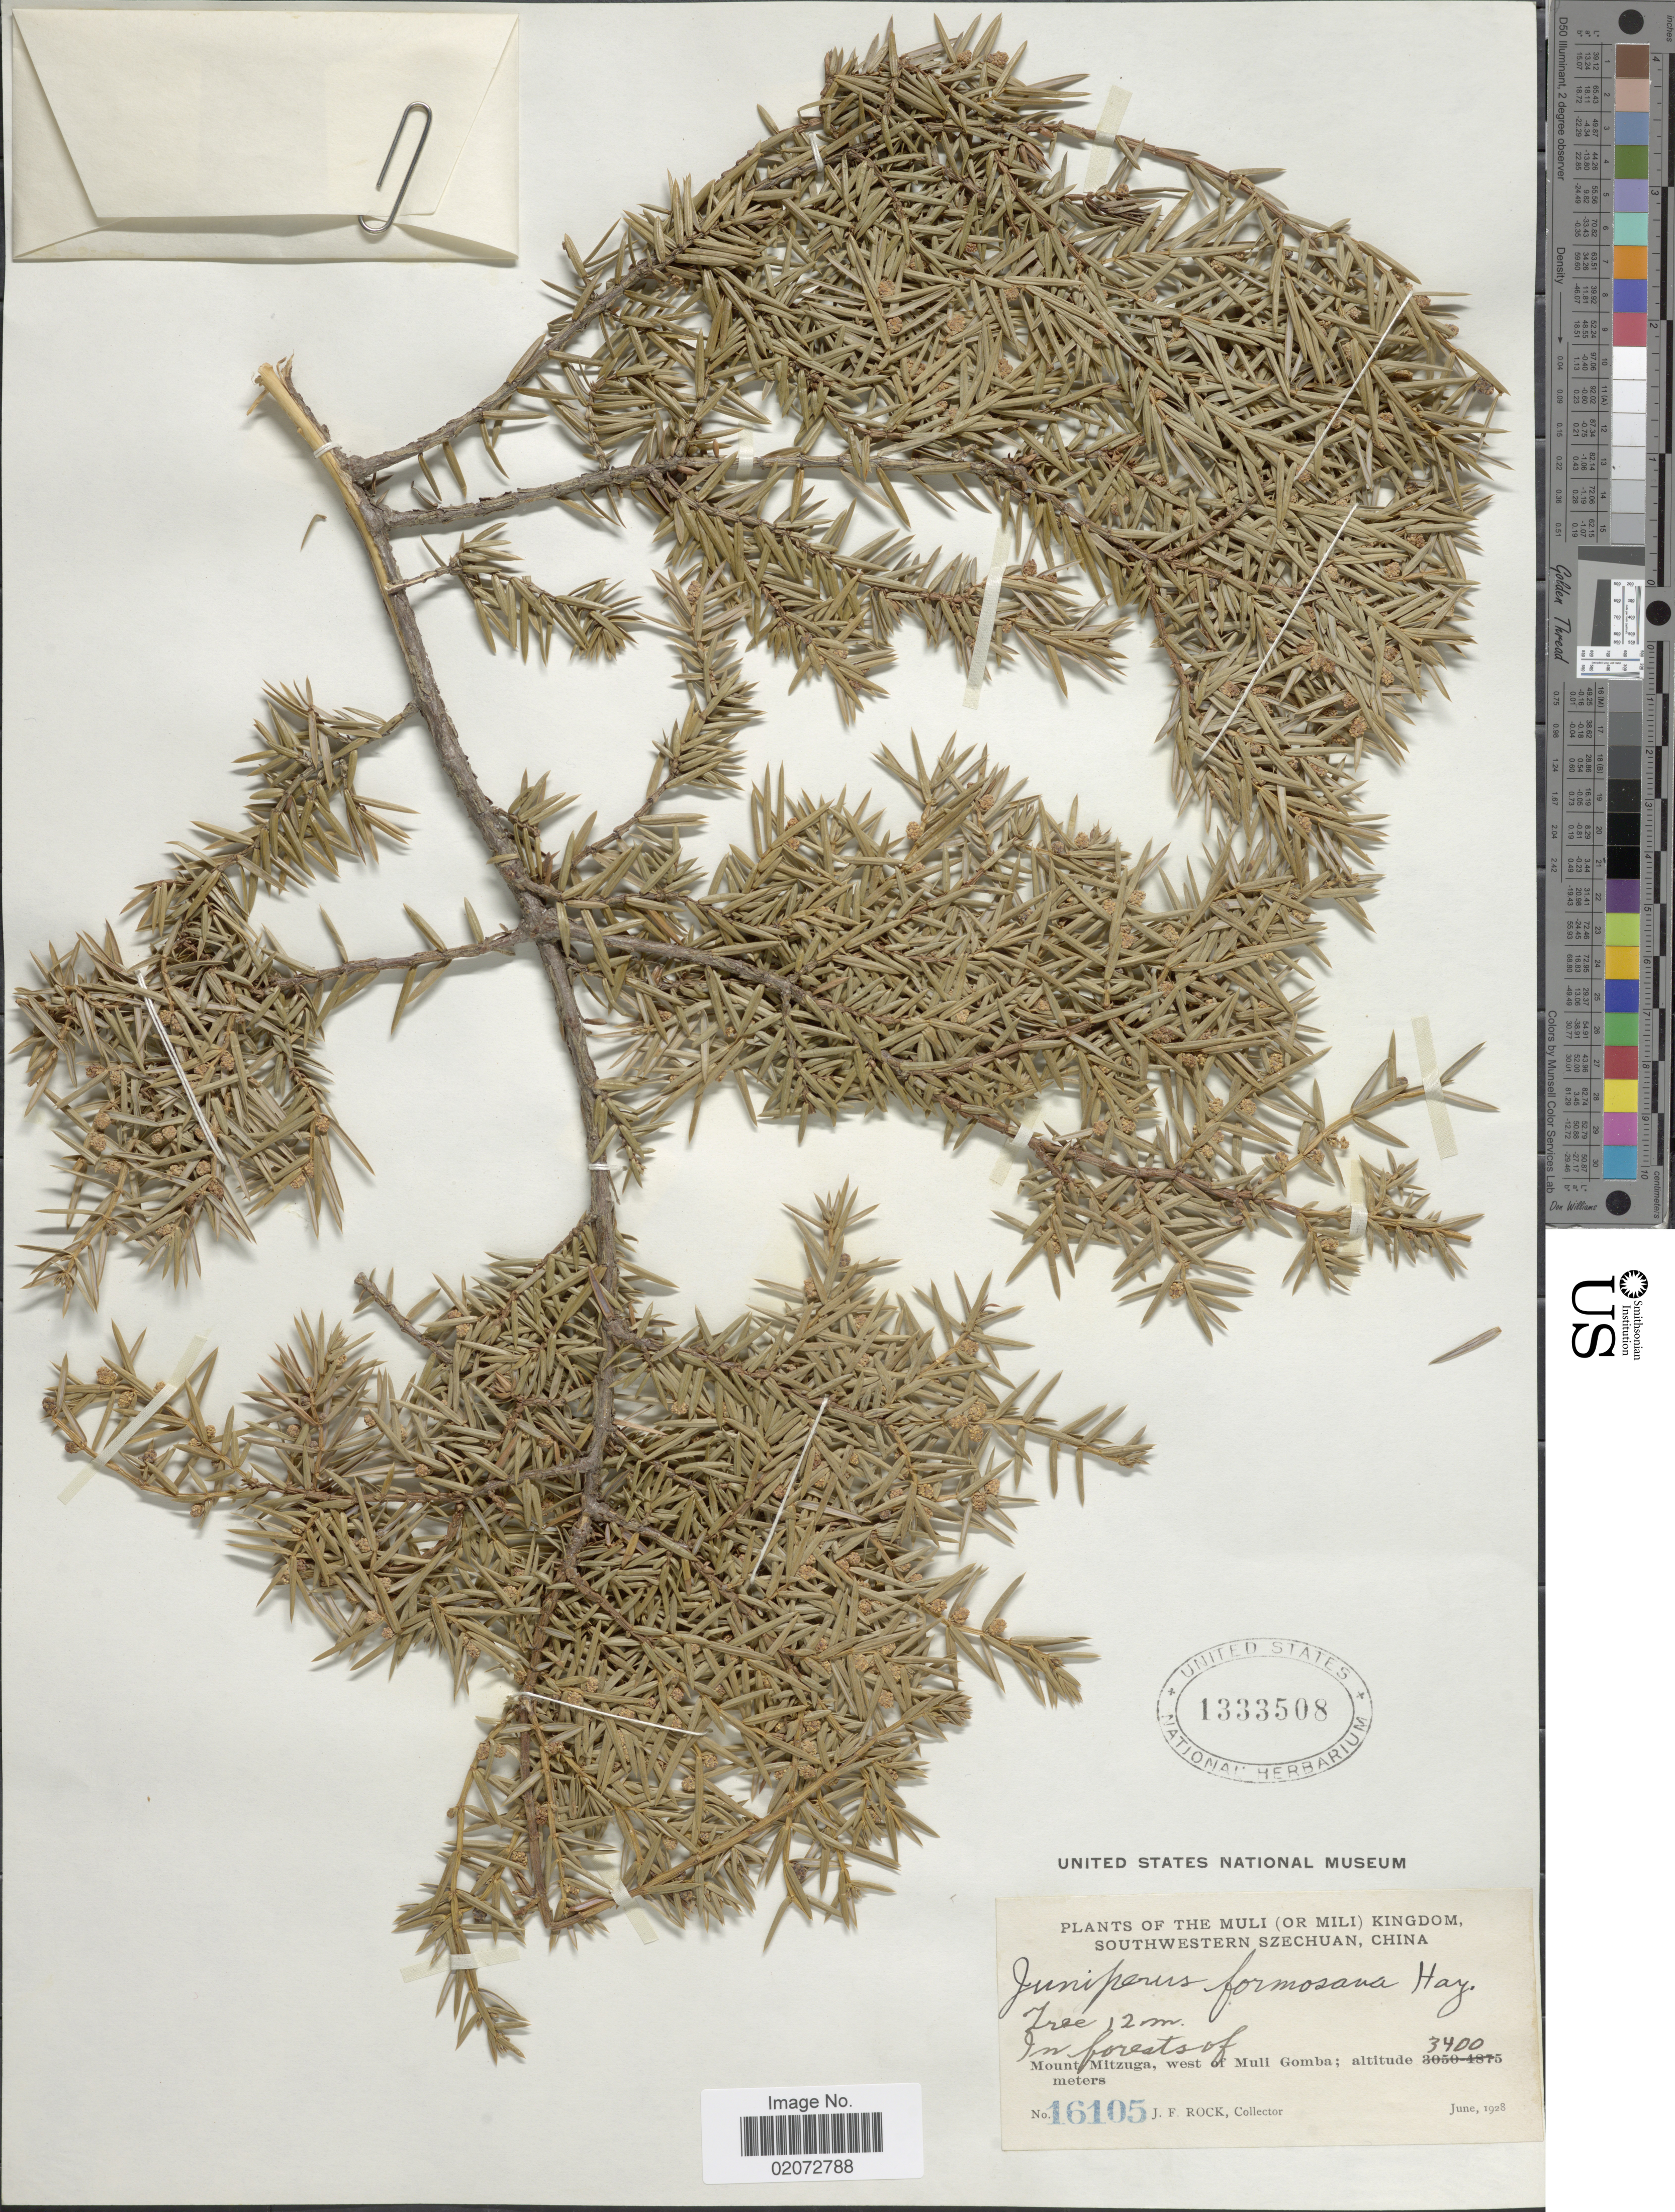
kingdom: Plantae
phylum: Tracheophyta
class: Pinopsida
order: Pinales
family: Cupressaceae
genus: Juniperus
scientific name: Juniperus formosana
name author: Hayata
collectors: J. Rock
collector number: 16105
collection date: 1928-06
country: China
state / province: Sichuan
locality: The Mulo (or Mili) Kingdom, southwestern Szechuan, Mount Mitzuga, west of Muli Gomba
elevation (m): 3400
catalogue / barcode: US 1333508